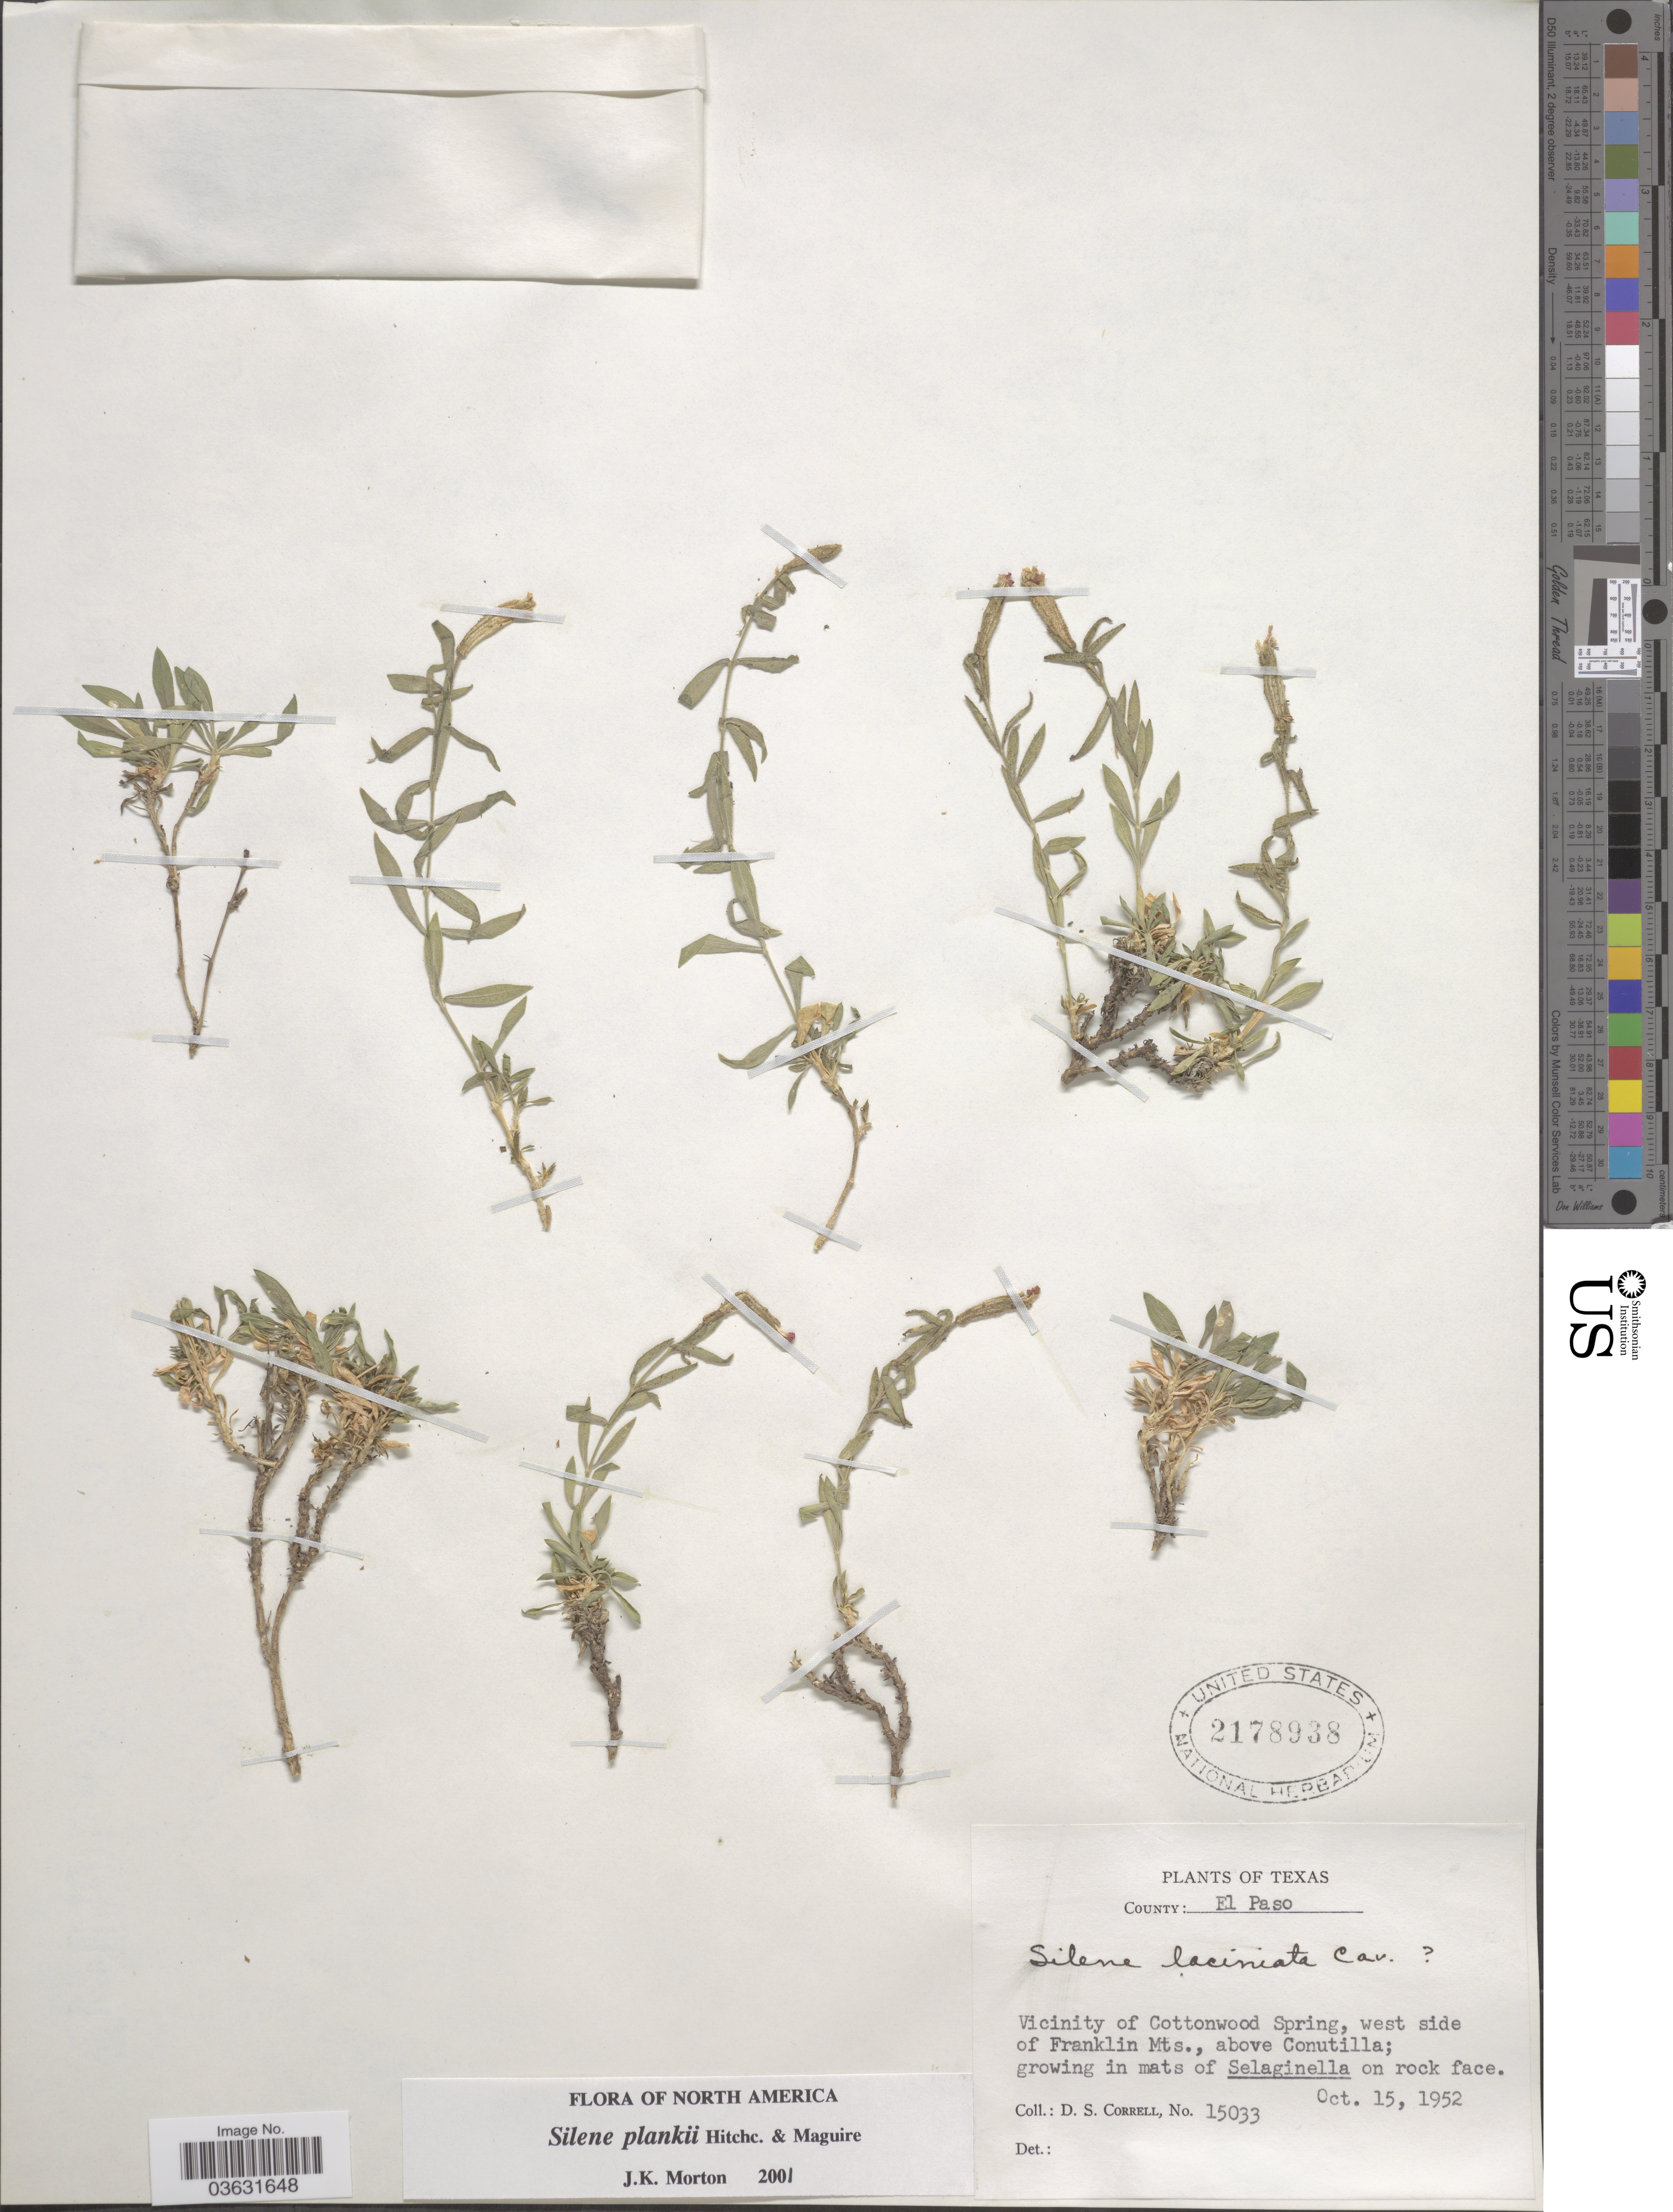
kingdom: Plantae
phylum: Tracheophyta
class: Magnoliopsida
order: Caryophyllales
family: Caryophyllaceae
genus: Silene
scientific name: Silene plankii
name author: C.L. Hitchc. & Maguire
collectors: D. S. Correll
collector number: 15033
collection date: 1952-10-15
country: United States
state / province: Texas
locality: County: El Paso. Vicinity of Cottonwood Spring, west side of Franklin Mts., above Conutilla.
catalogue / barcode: US 2178938